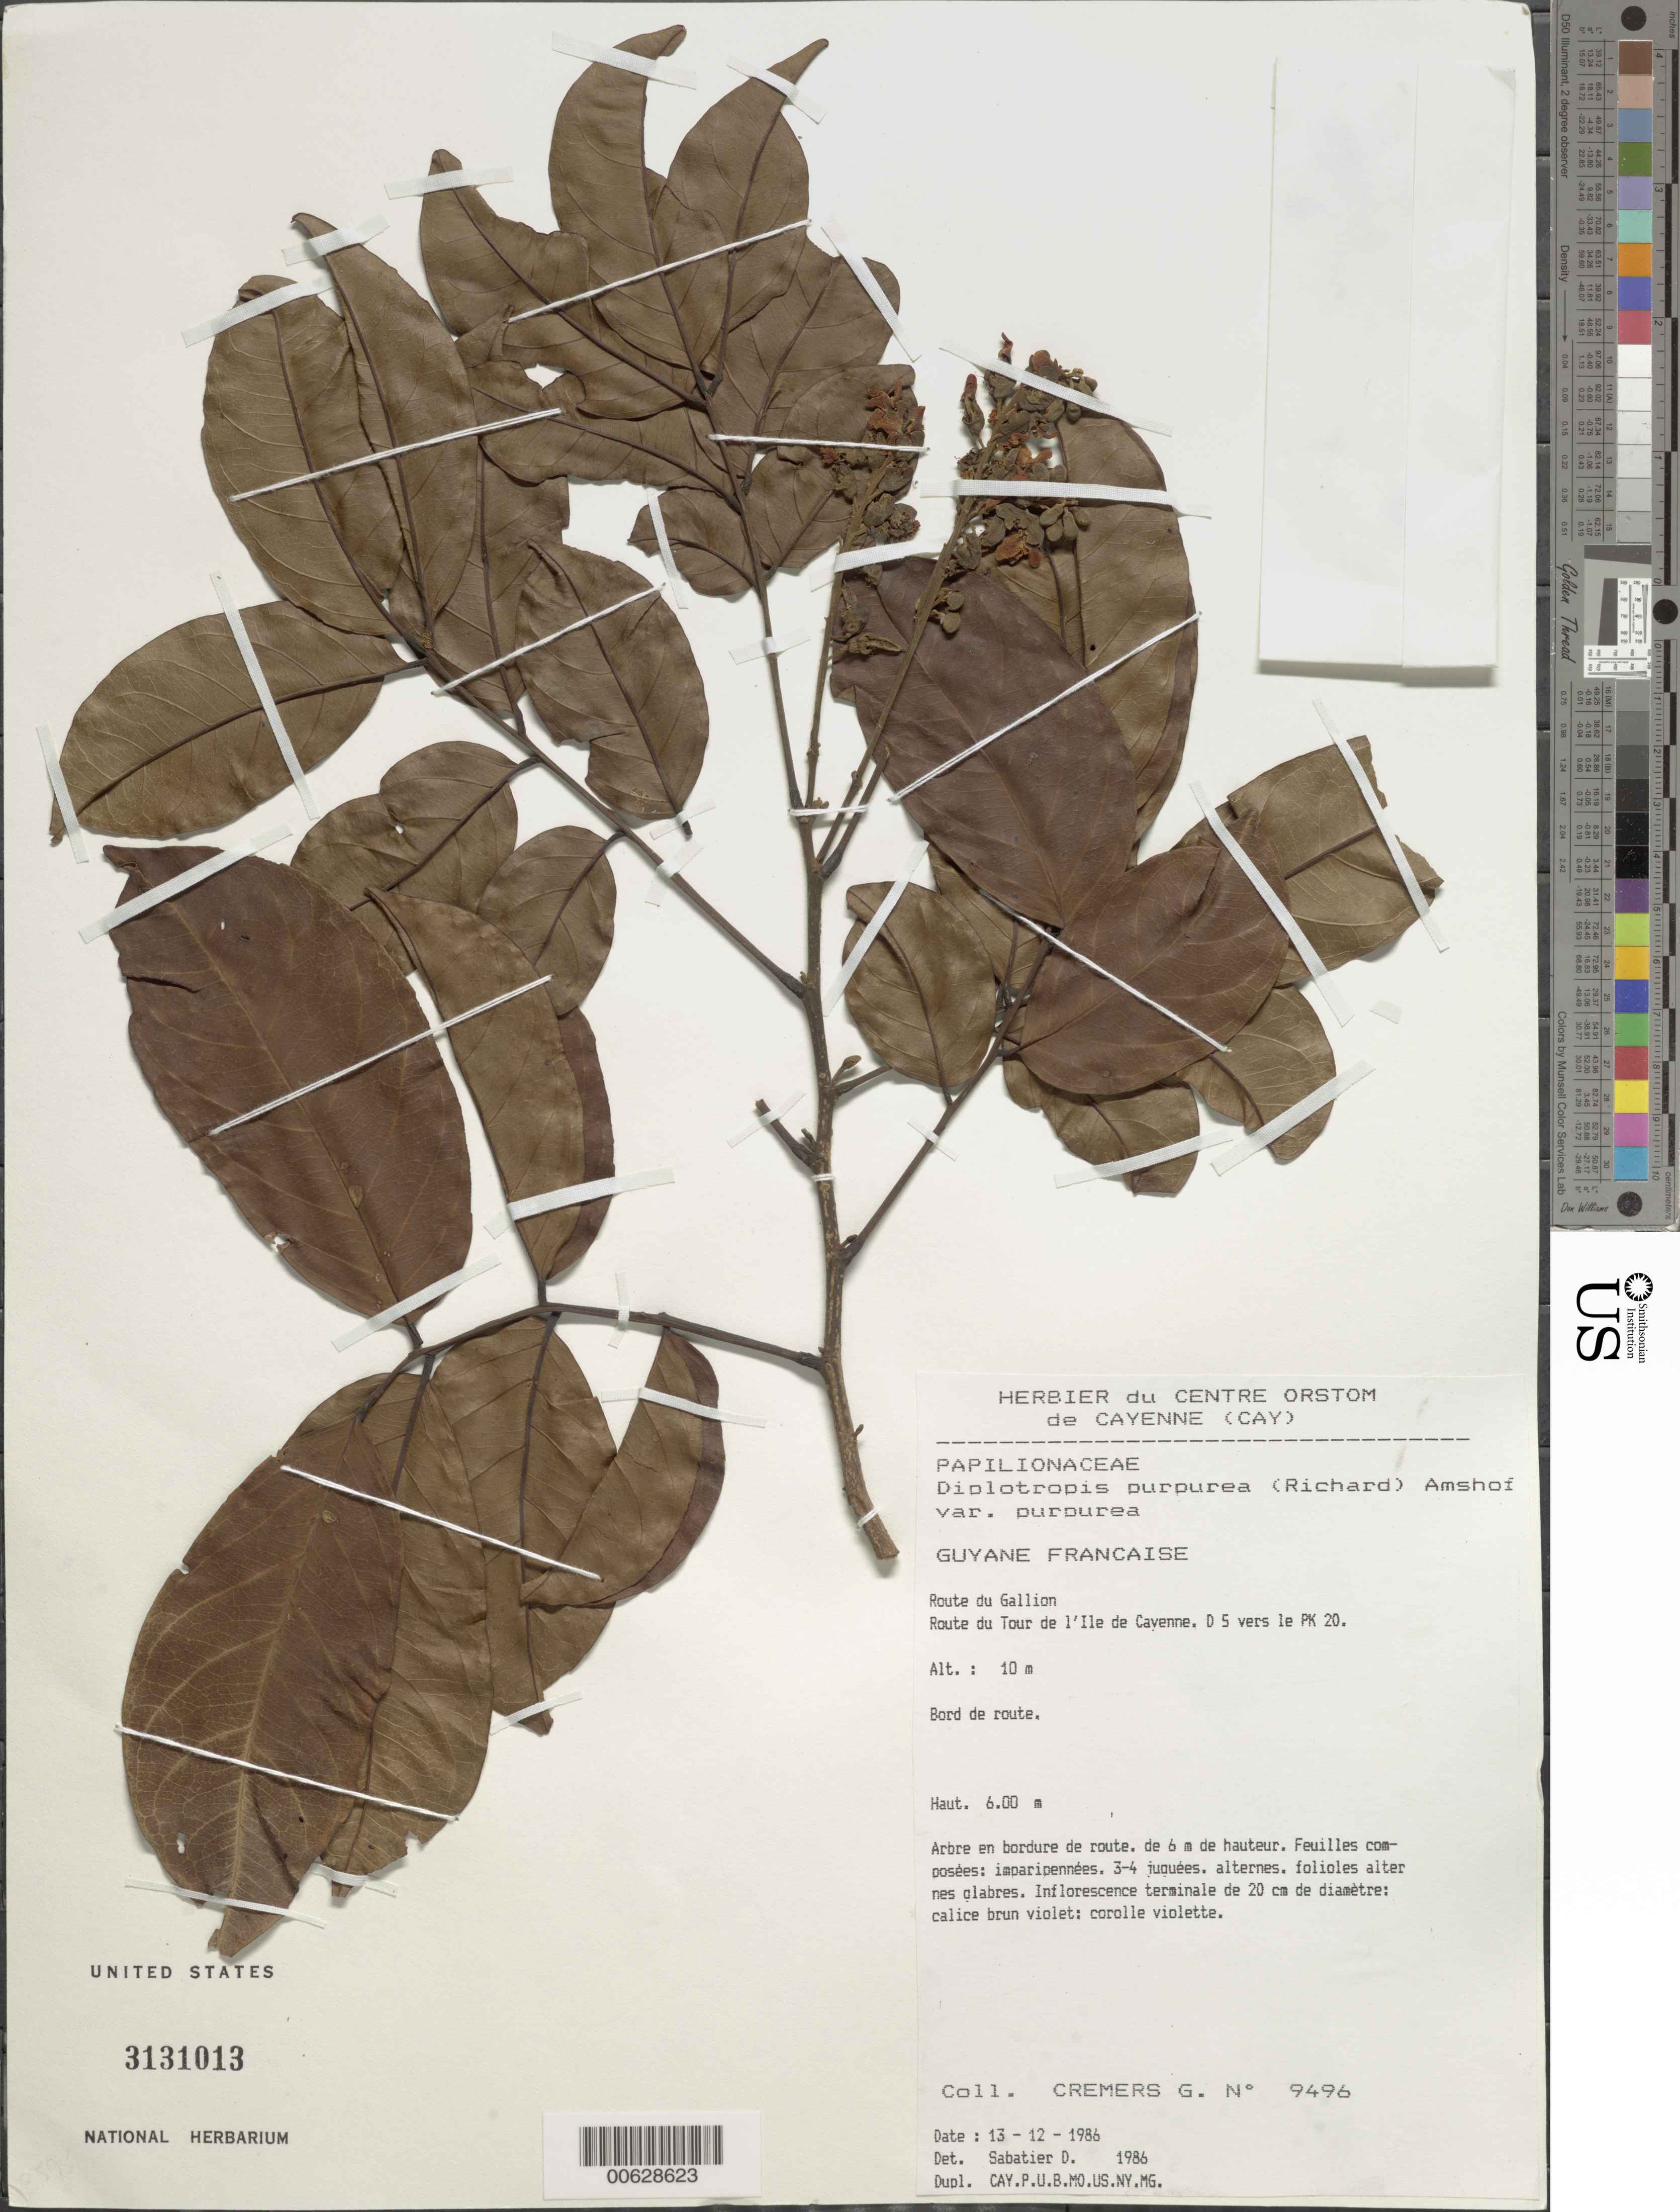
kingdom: Plantae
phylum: Tracheophyta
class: Magnoliopsida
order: Fabales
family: Fabaceae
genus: Diplotropis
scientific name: Diplotropis purpurea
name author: (Rich.) Amshoff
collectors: G. Cremers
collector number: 9496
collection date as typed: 13-Dec-86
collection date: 1986-12-13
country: French Guiana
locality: Ile de Cayenne, route du Gallion, D5 vers le PK 20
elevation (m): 10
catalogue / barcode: US 3131013